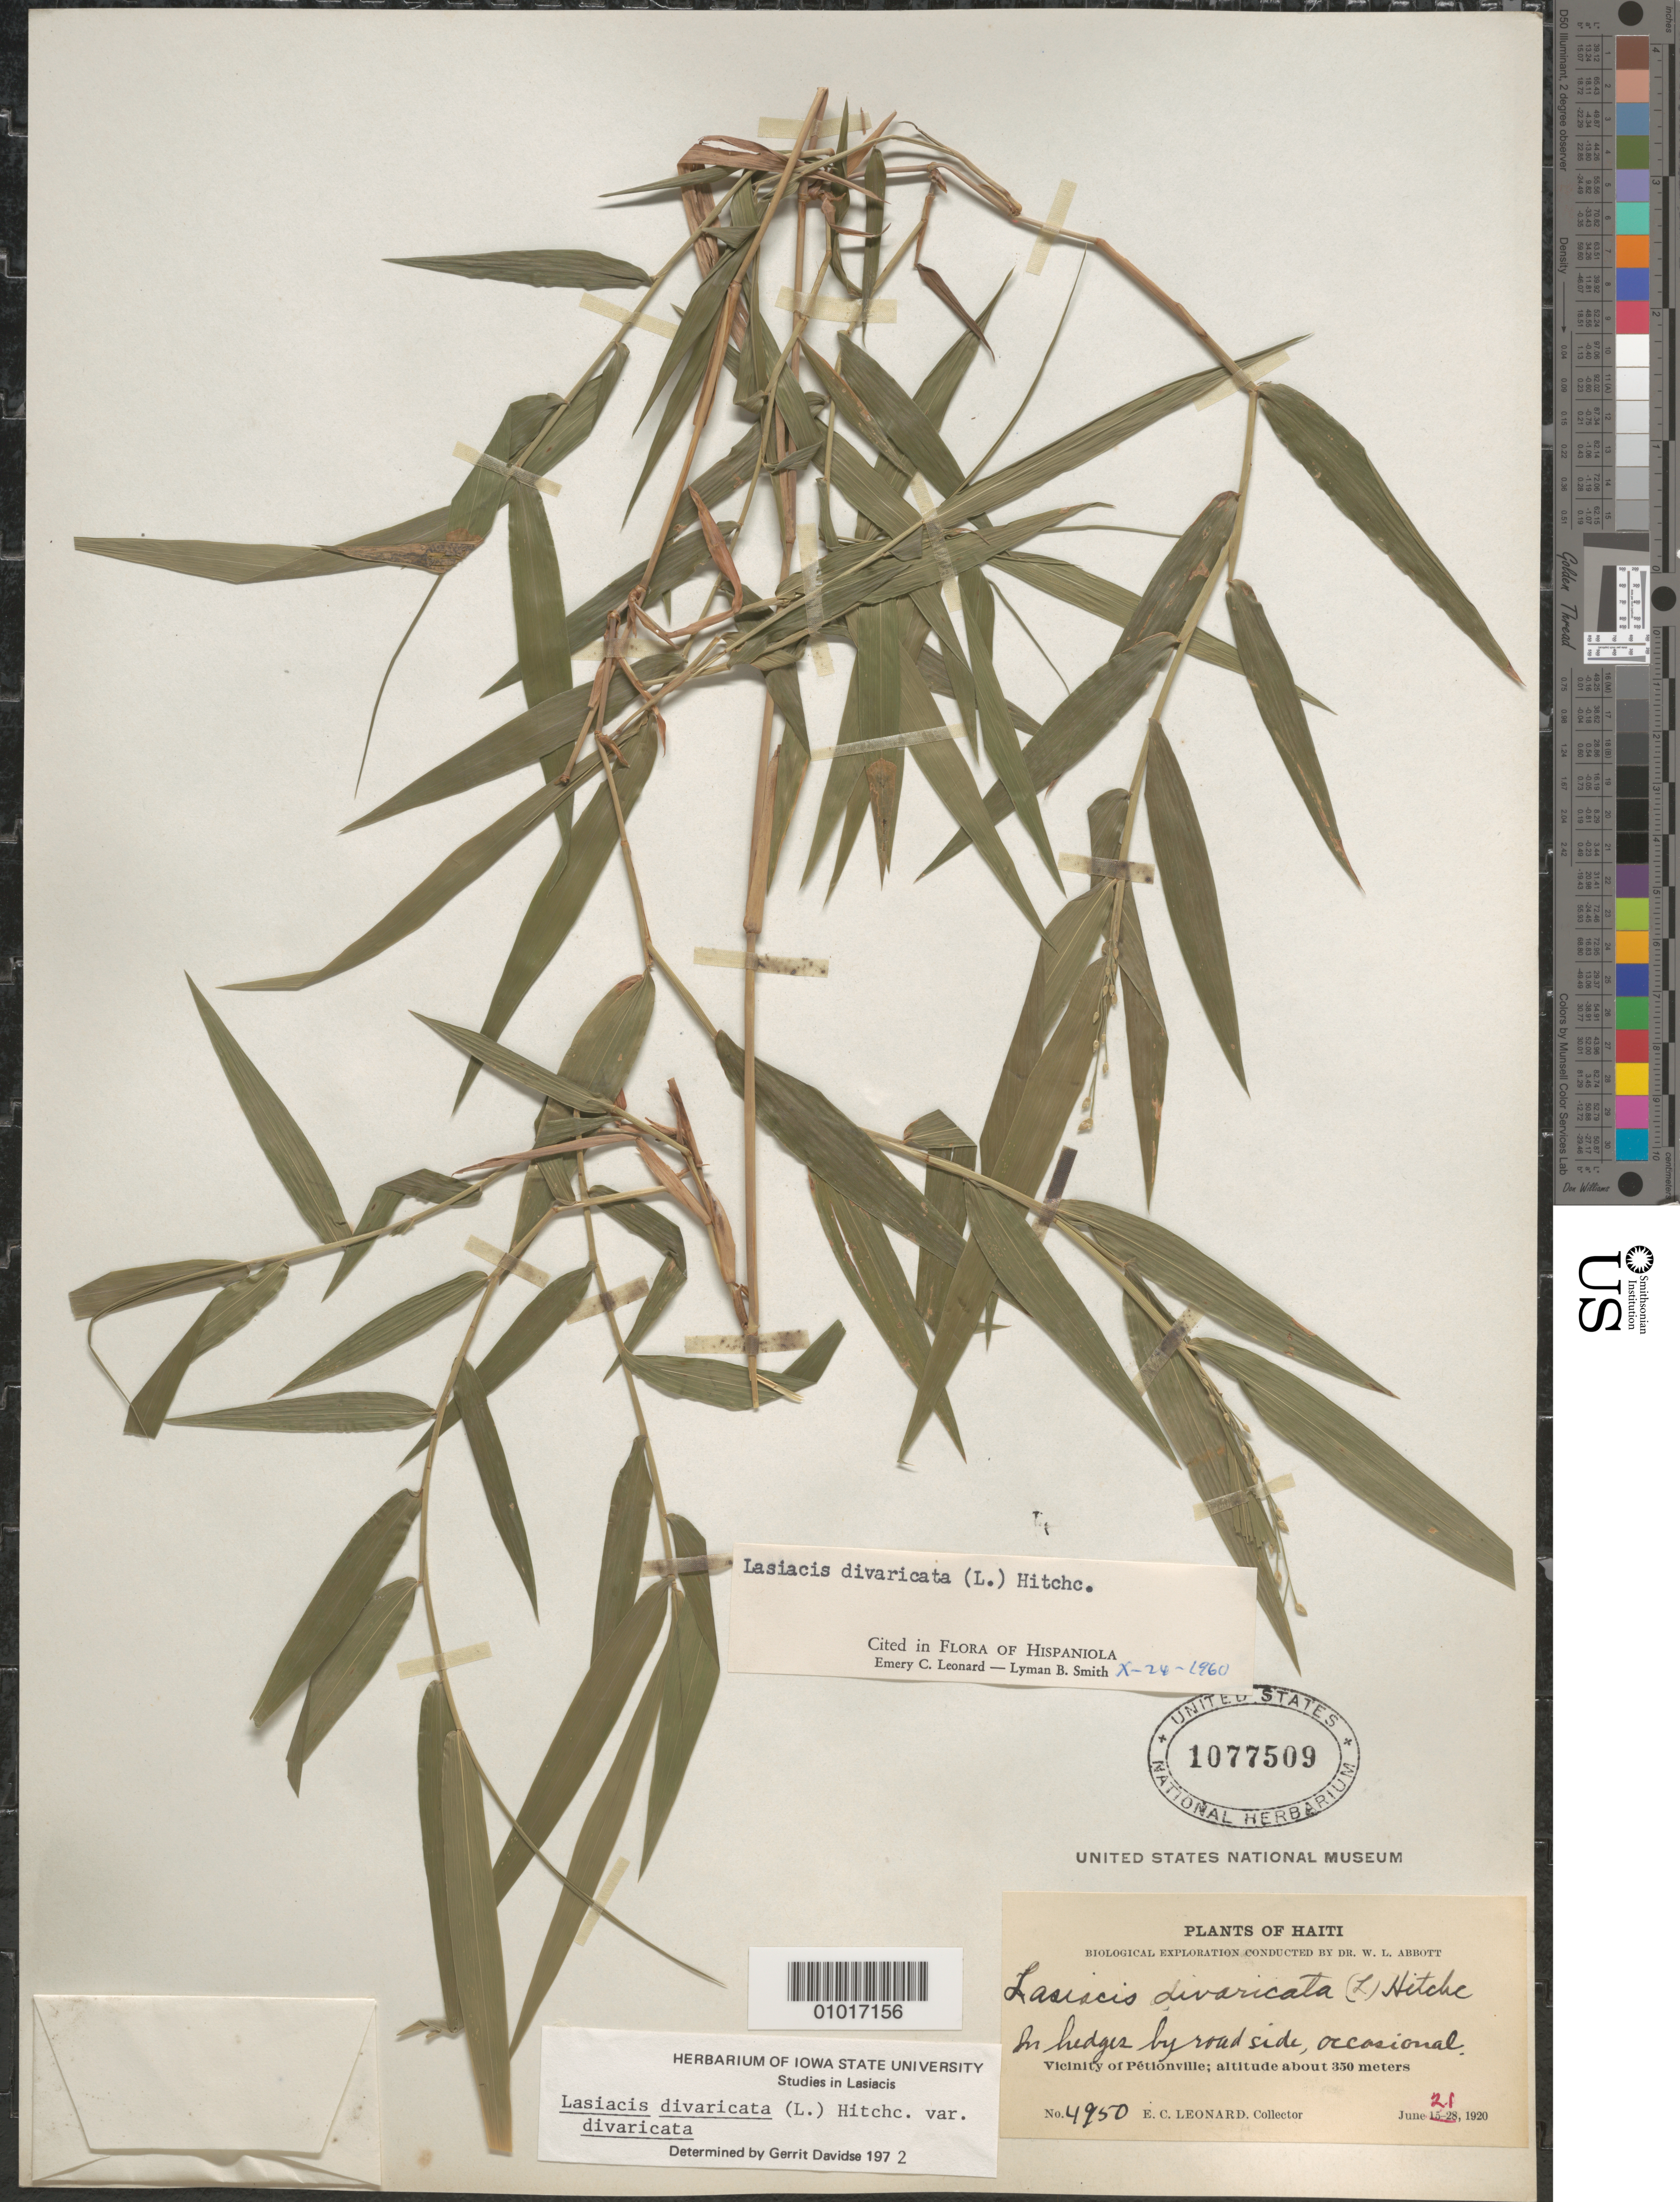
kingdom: Plantae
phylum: Tracheophyta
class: Liliopsida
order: Poales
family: Poaceae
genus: Lasiacis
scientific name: Lasiacis divaricata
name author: (L.) Hitchc.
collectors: E. C. Leonard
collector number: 4950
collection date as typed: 21 Jun 1920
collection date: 1920-06-21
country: Haiti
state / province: Óuest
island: Hispaniola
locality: Vicinity of Petionville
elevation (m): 350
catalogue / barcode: US 1077509